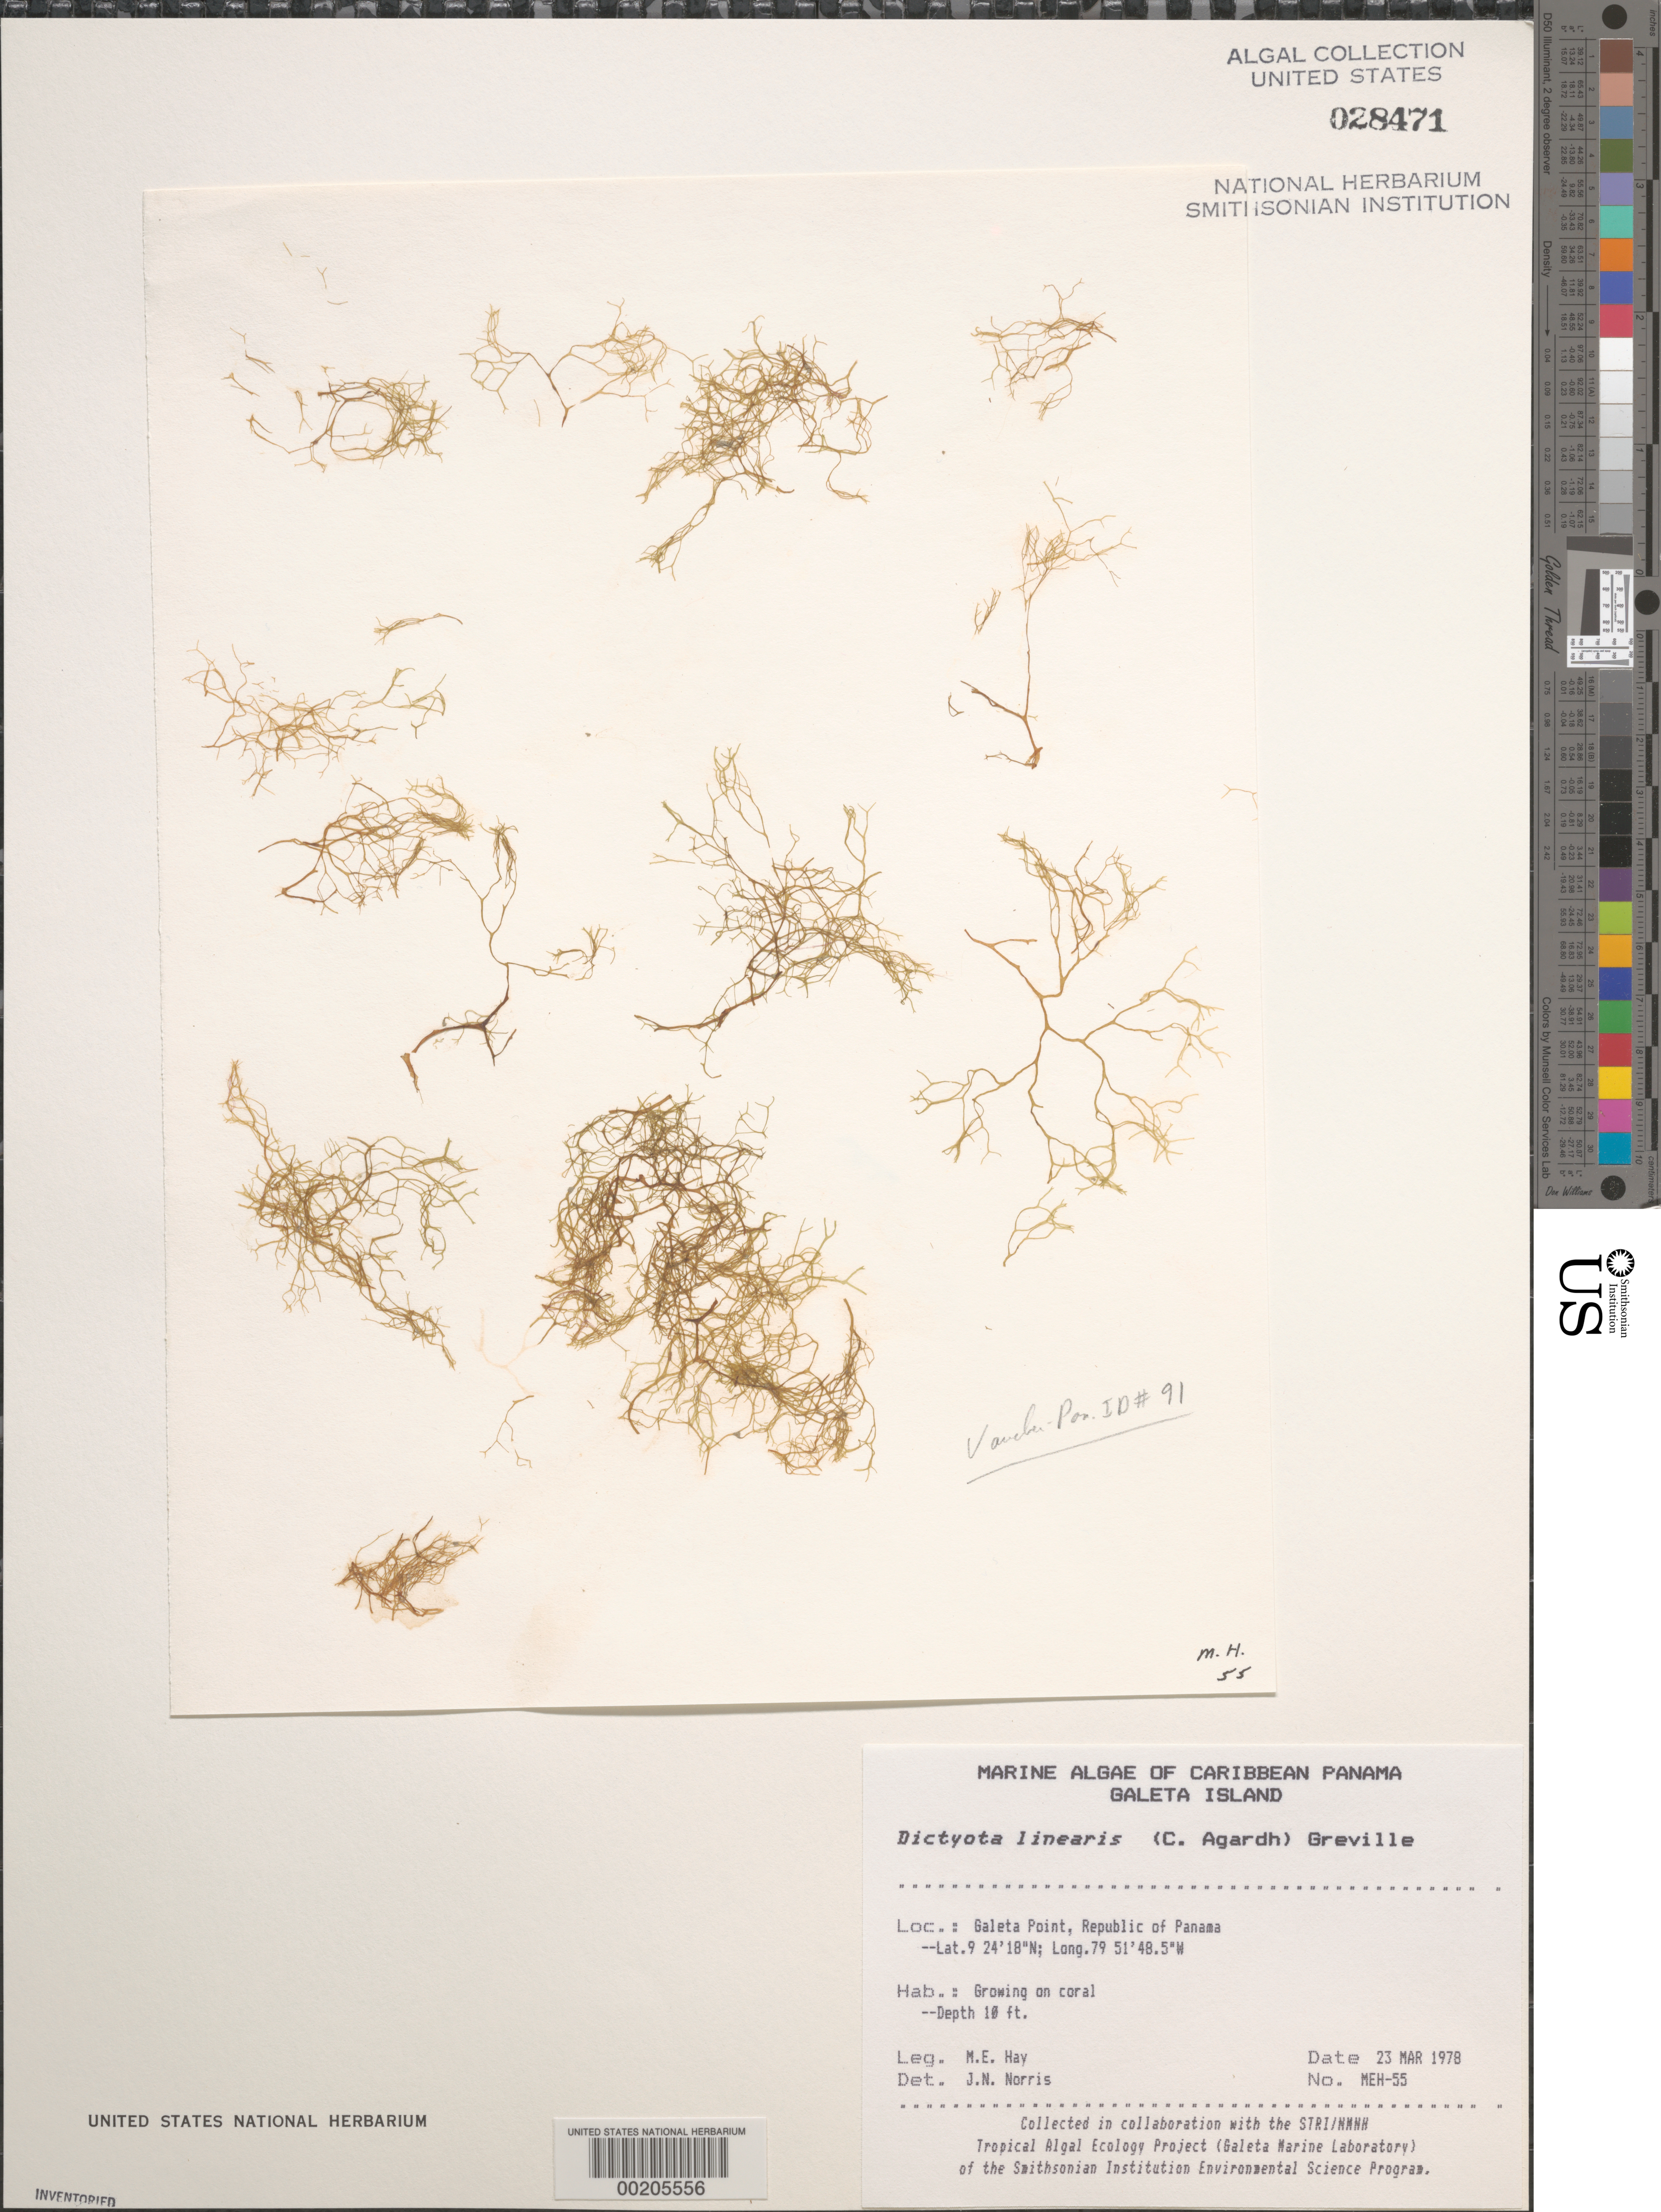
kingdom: Chromista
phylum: Ochrophyta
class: Phaeophyceae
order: Dictyotales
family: Dictyotaceae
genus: Dictyota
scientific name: Dictyota linearis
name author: (C. Agardh) Grev.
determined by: Norris, James N.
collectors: M. E. Hay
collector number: MEH-55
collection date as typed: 23 Mar 1978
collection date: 1978-03-23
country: Panama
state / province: Colón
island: Galeta Island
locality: Galeta Point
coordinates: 9 24' 18" N, 79 51' 48.5" W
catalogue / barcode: US 28471